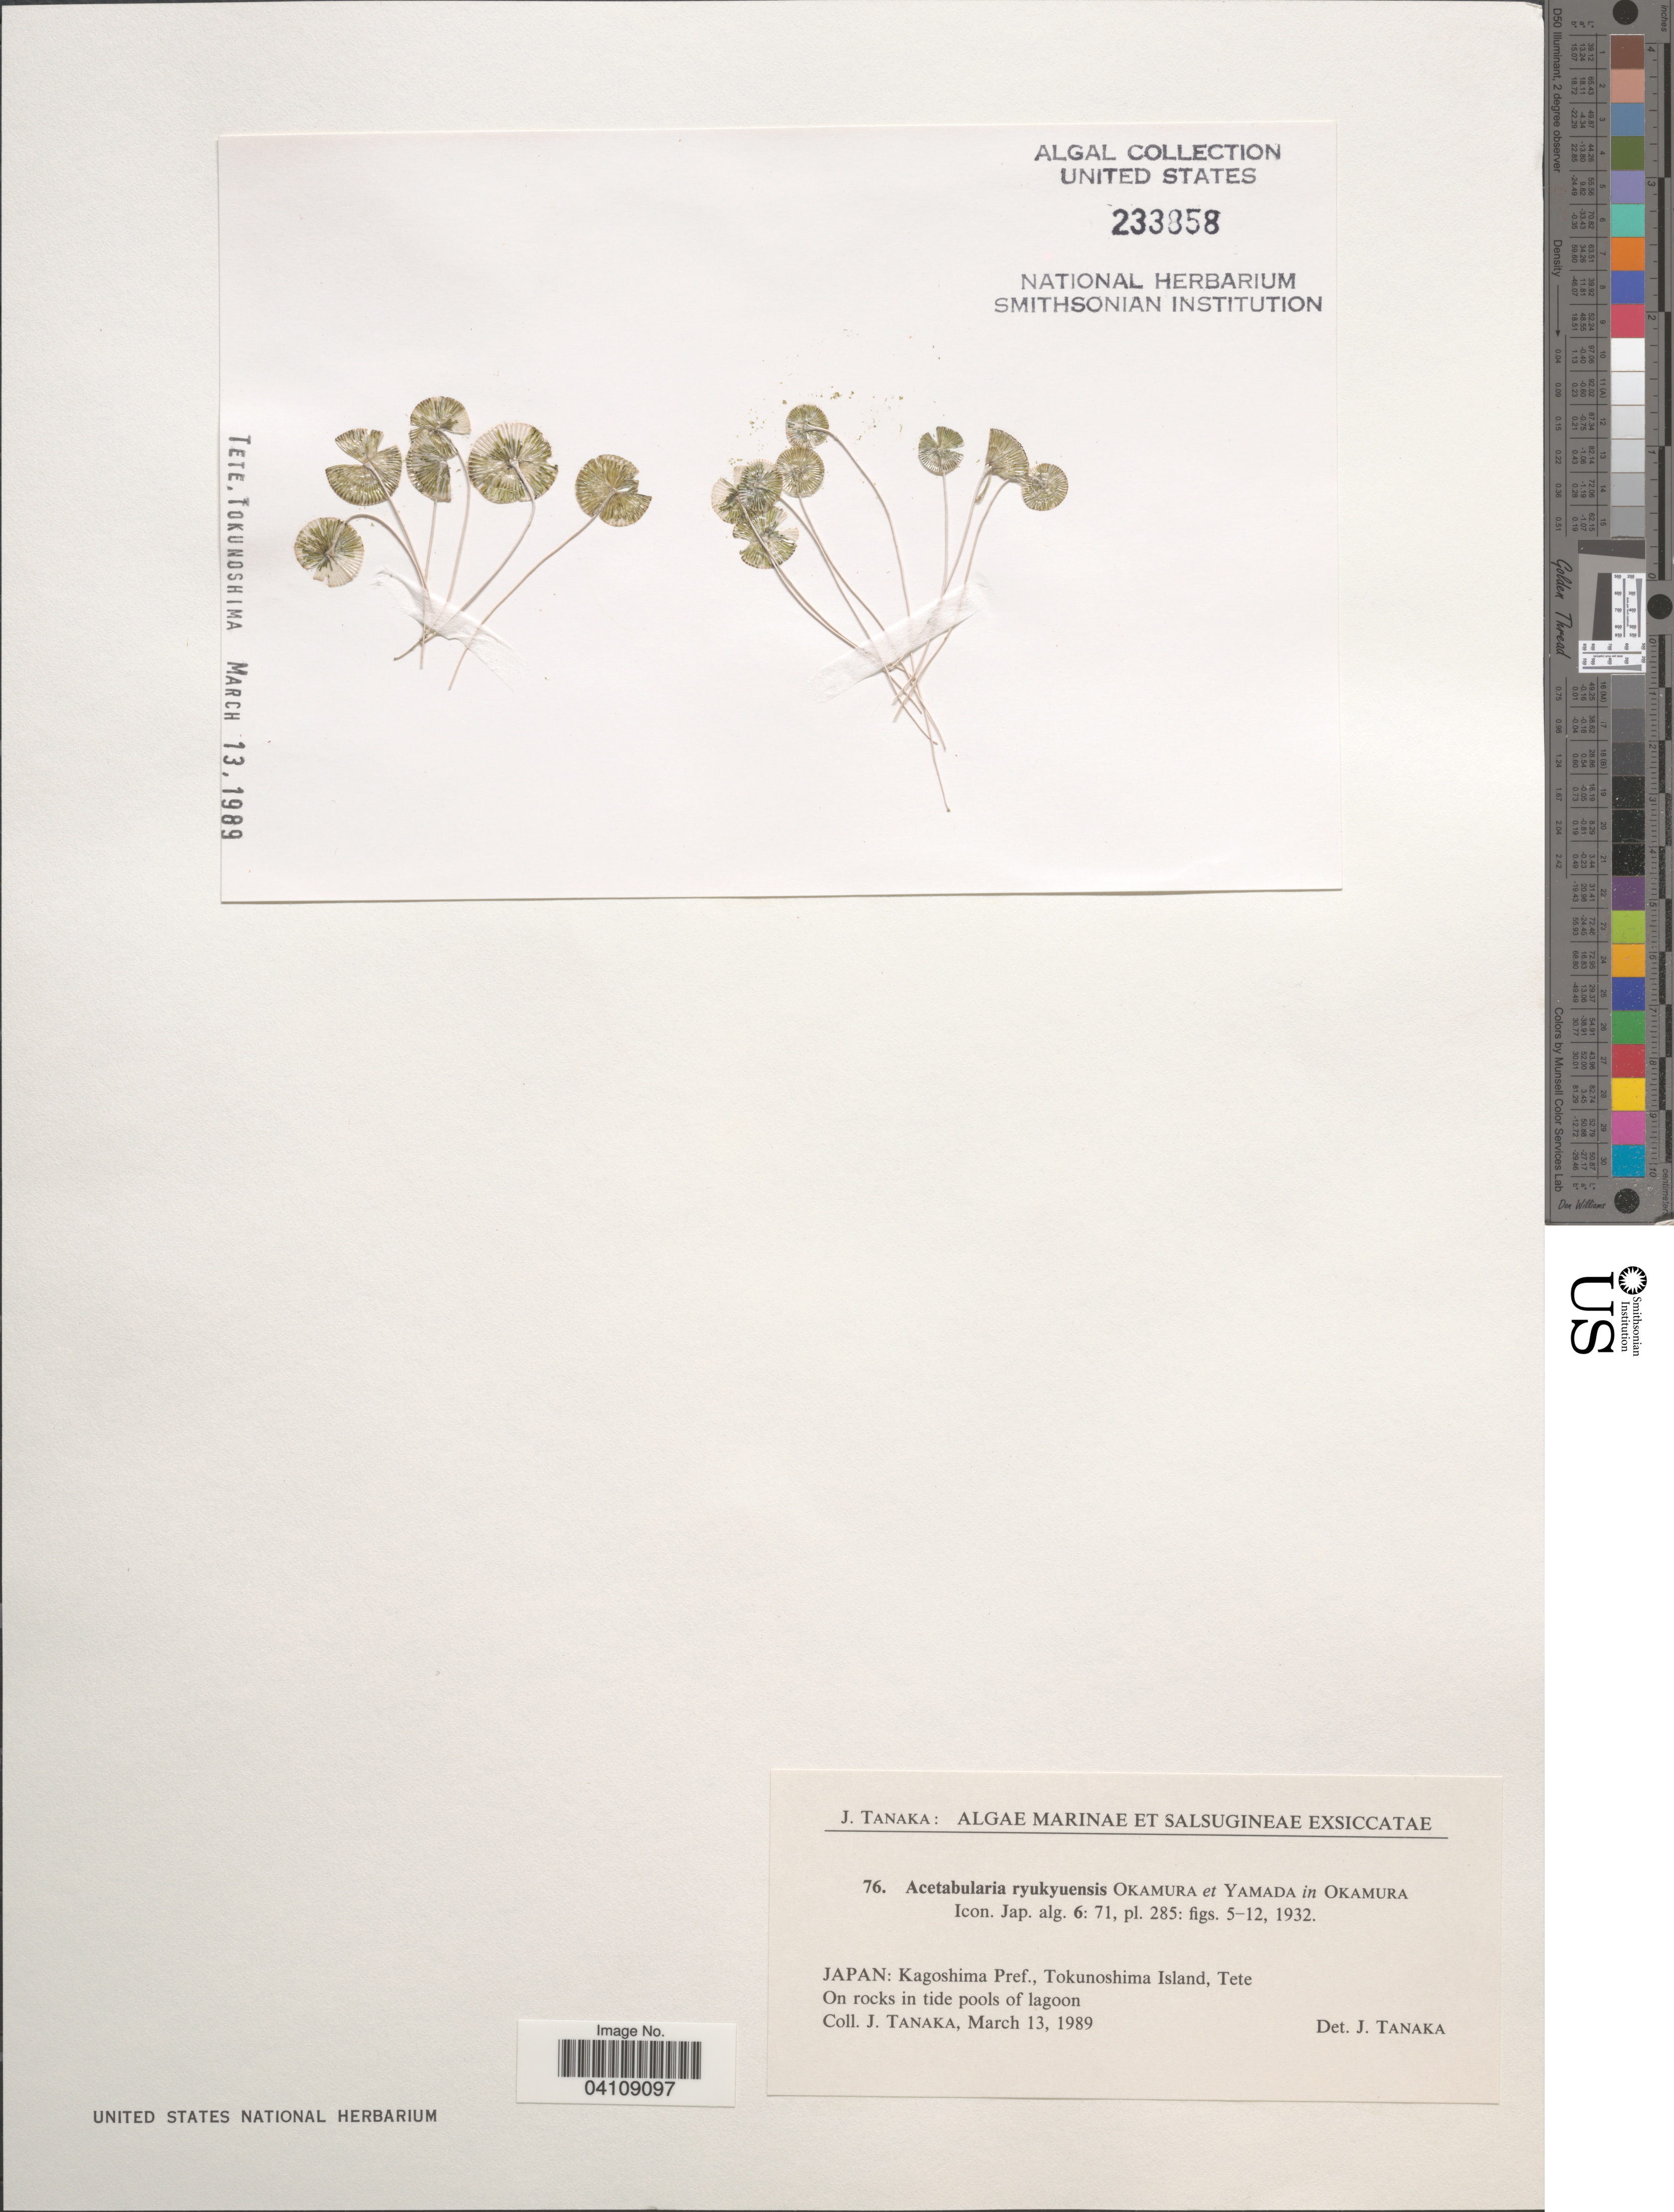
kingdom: Plantae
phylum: Chlorophyta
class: Ulvophyceae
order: Dasycladales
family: Polyphysaceae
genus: Acetabularia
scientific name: Acetabularia ryukyuensis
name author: Okamura & Yamada in Okamura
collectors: J. Tanaka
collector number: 76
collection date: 1989-03-13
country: Japan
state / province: Kagosima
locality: Kagoshima Pref., Tokunoshima Island, Tete.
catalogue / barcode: US 233858